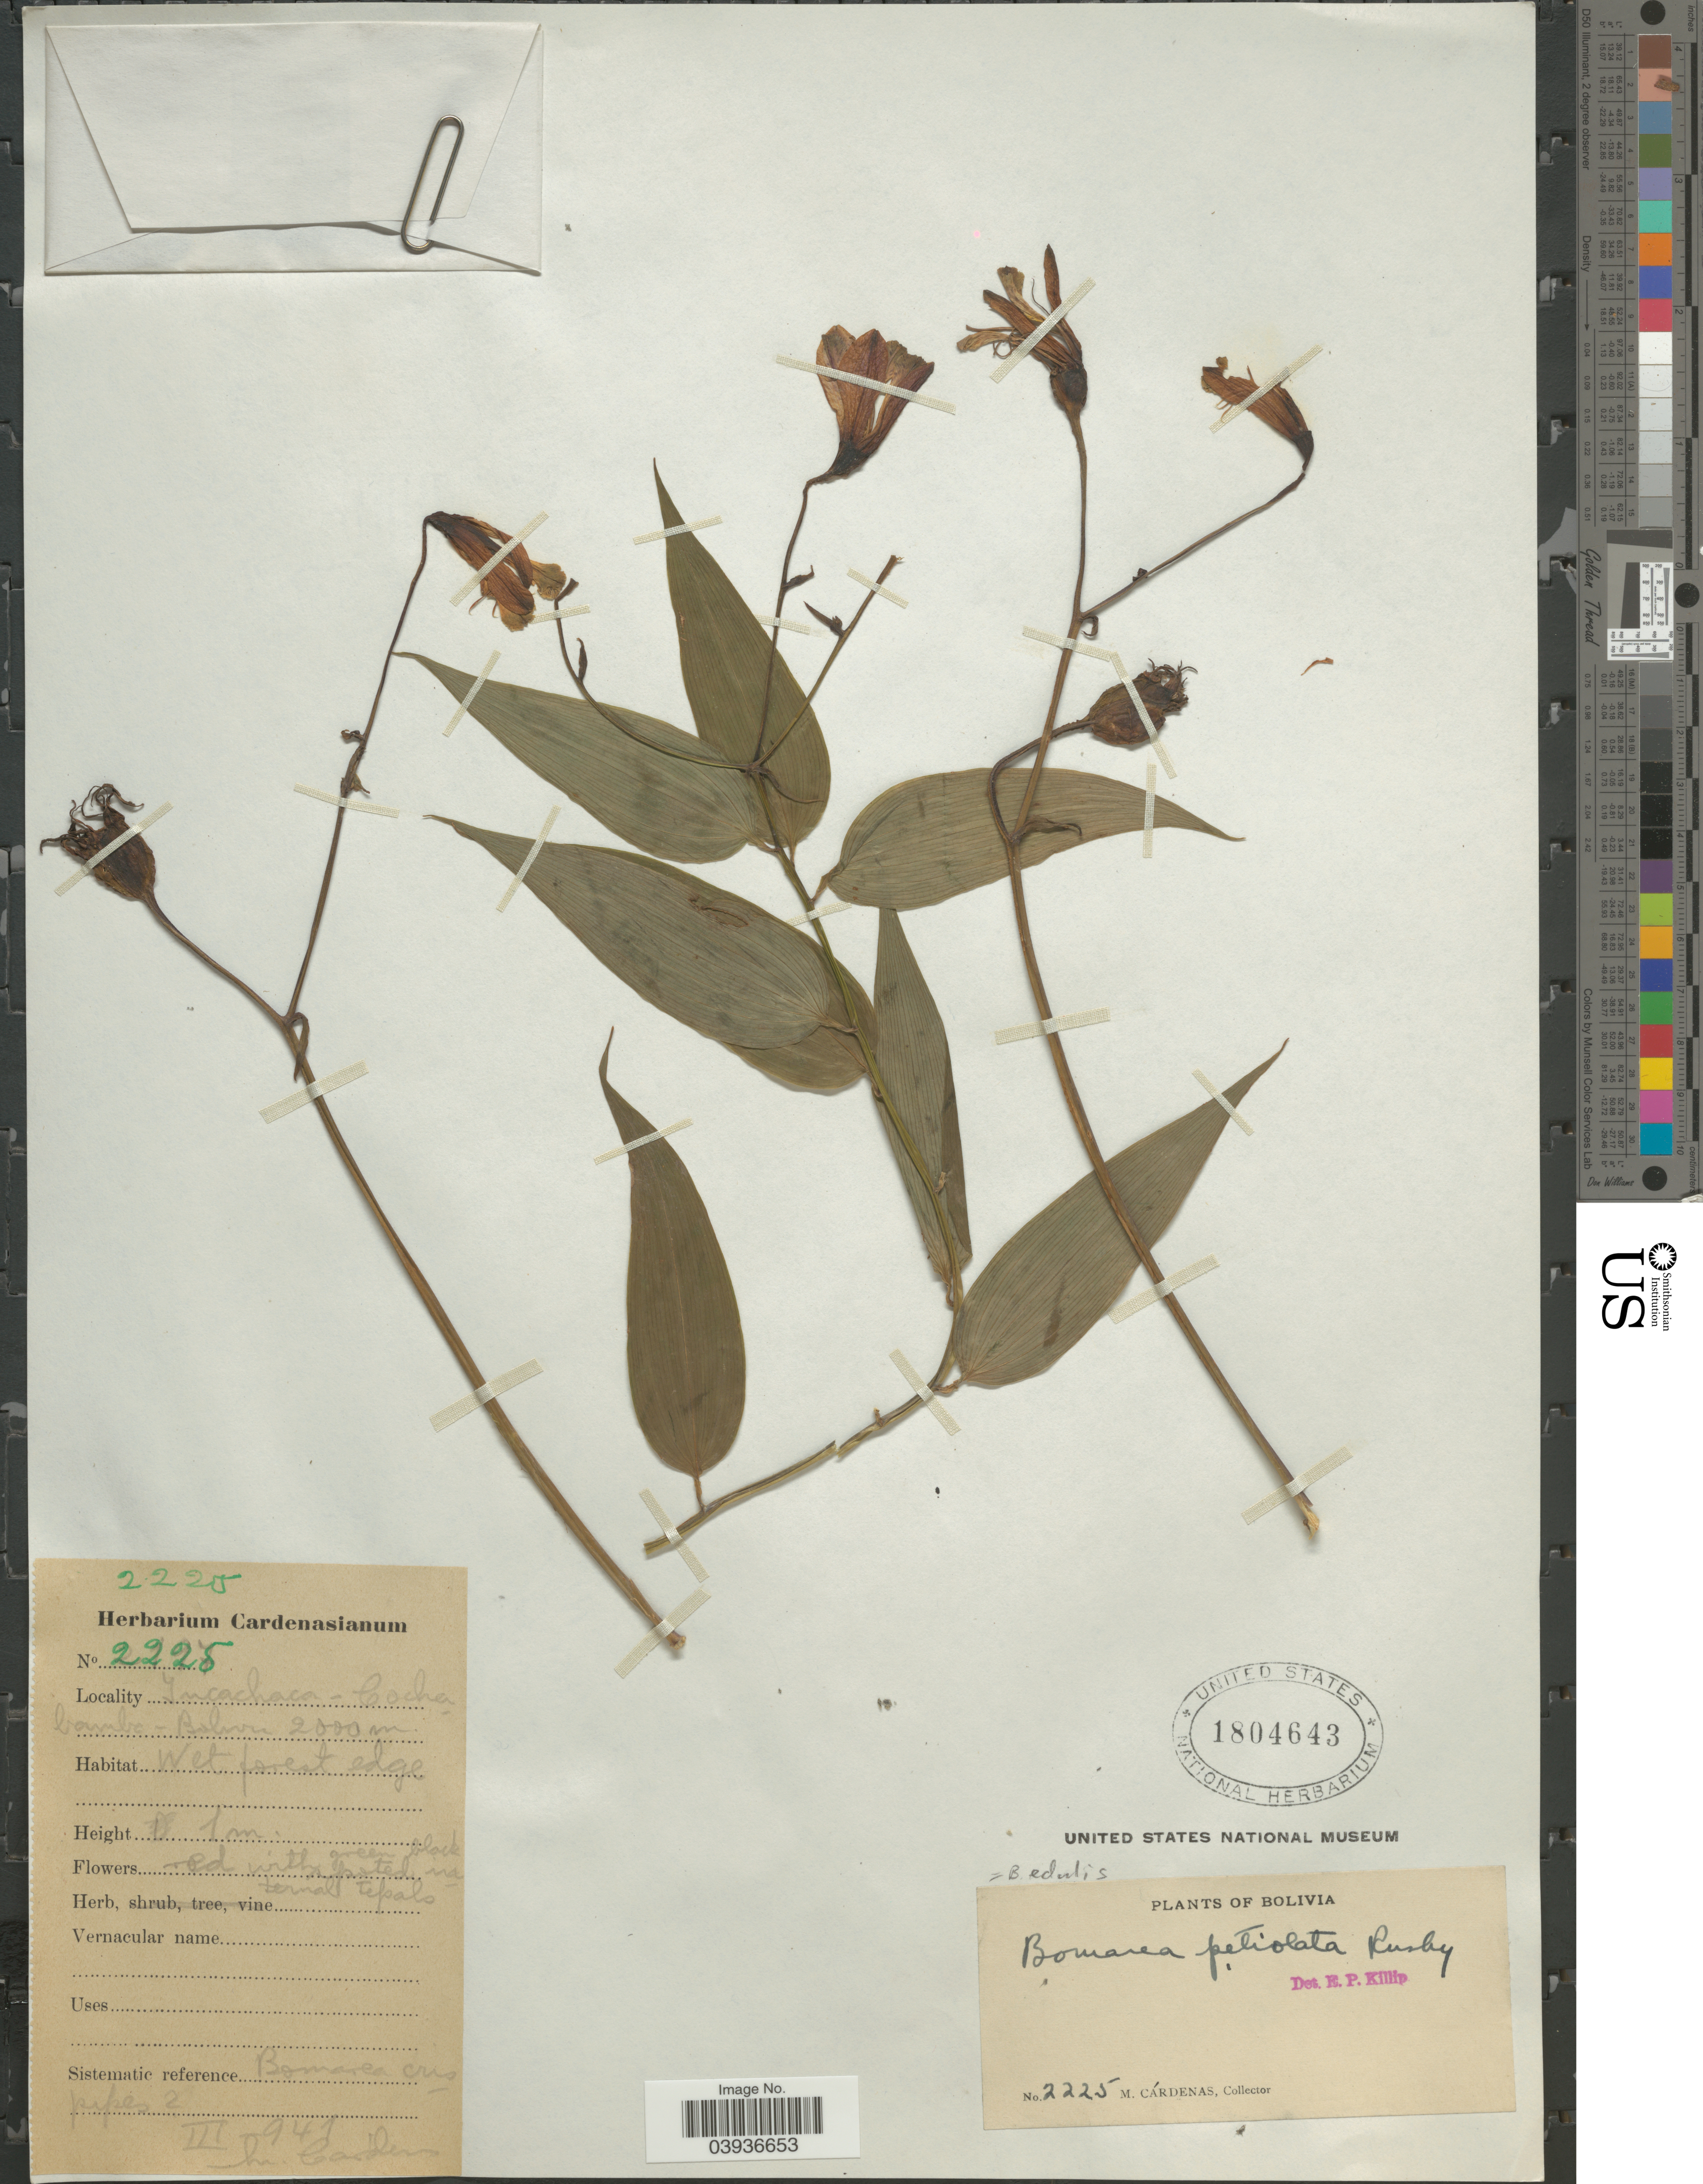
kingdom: Plantae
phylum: Tracheophyta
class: Liliopsida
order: Liliales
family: Alstroemeriaceae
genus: Bomarea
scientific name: Bomarea edulis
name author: (Tussac) Herb.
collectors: M. Cárdenas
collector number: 2225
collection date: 1941-03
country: Bolivia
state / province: Cochabamba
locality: Incachaca.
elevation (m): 2000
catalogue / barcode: US 1804643